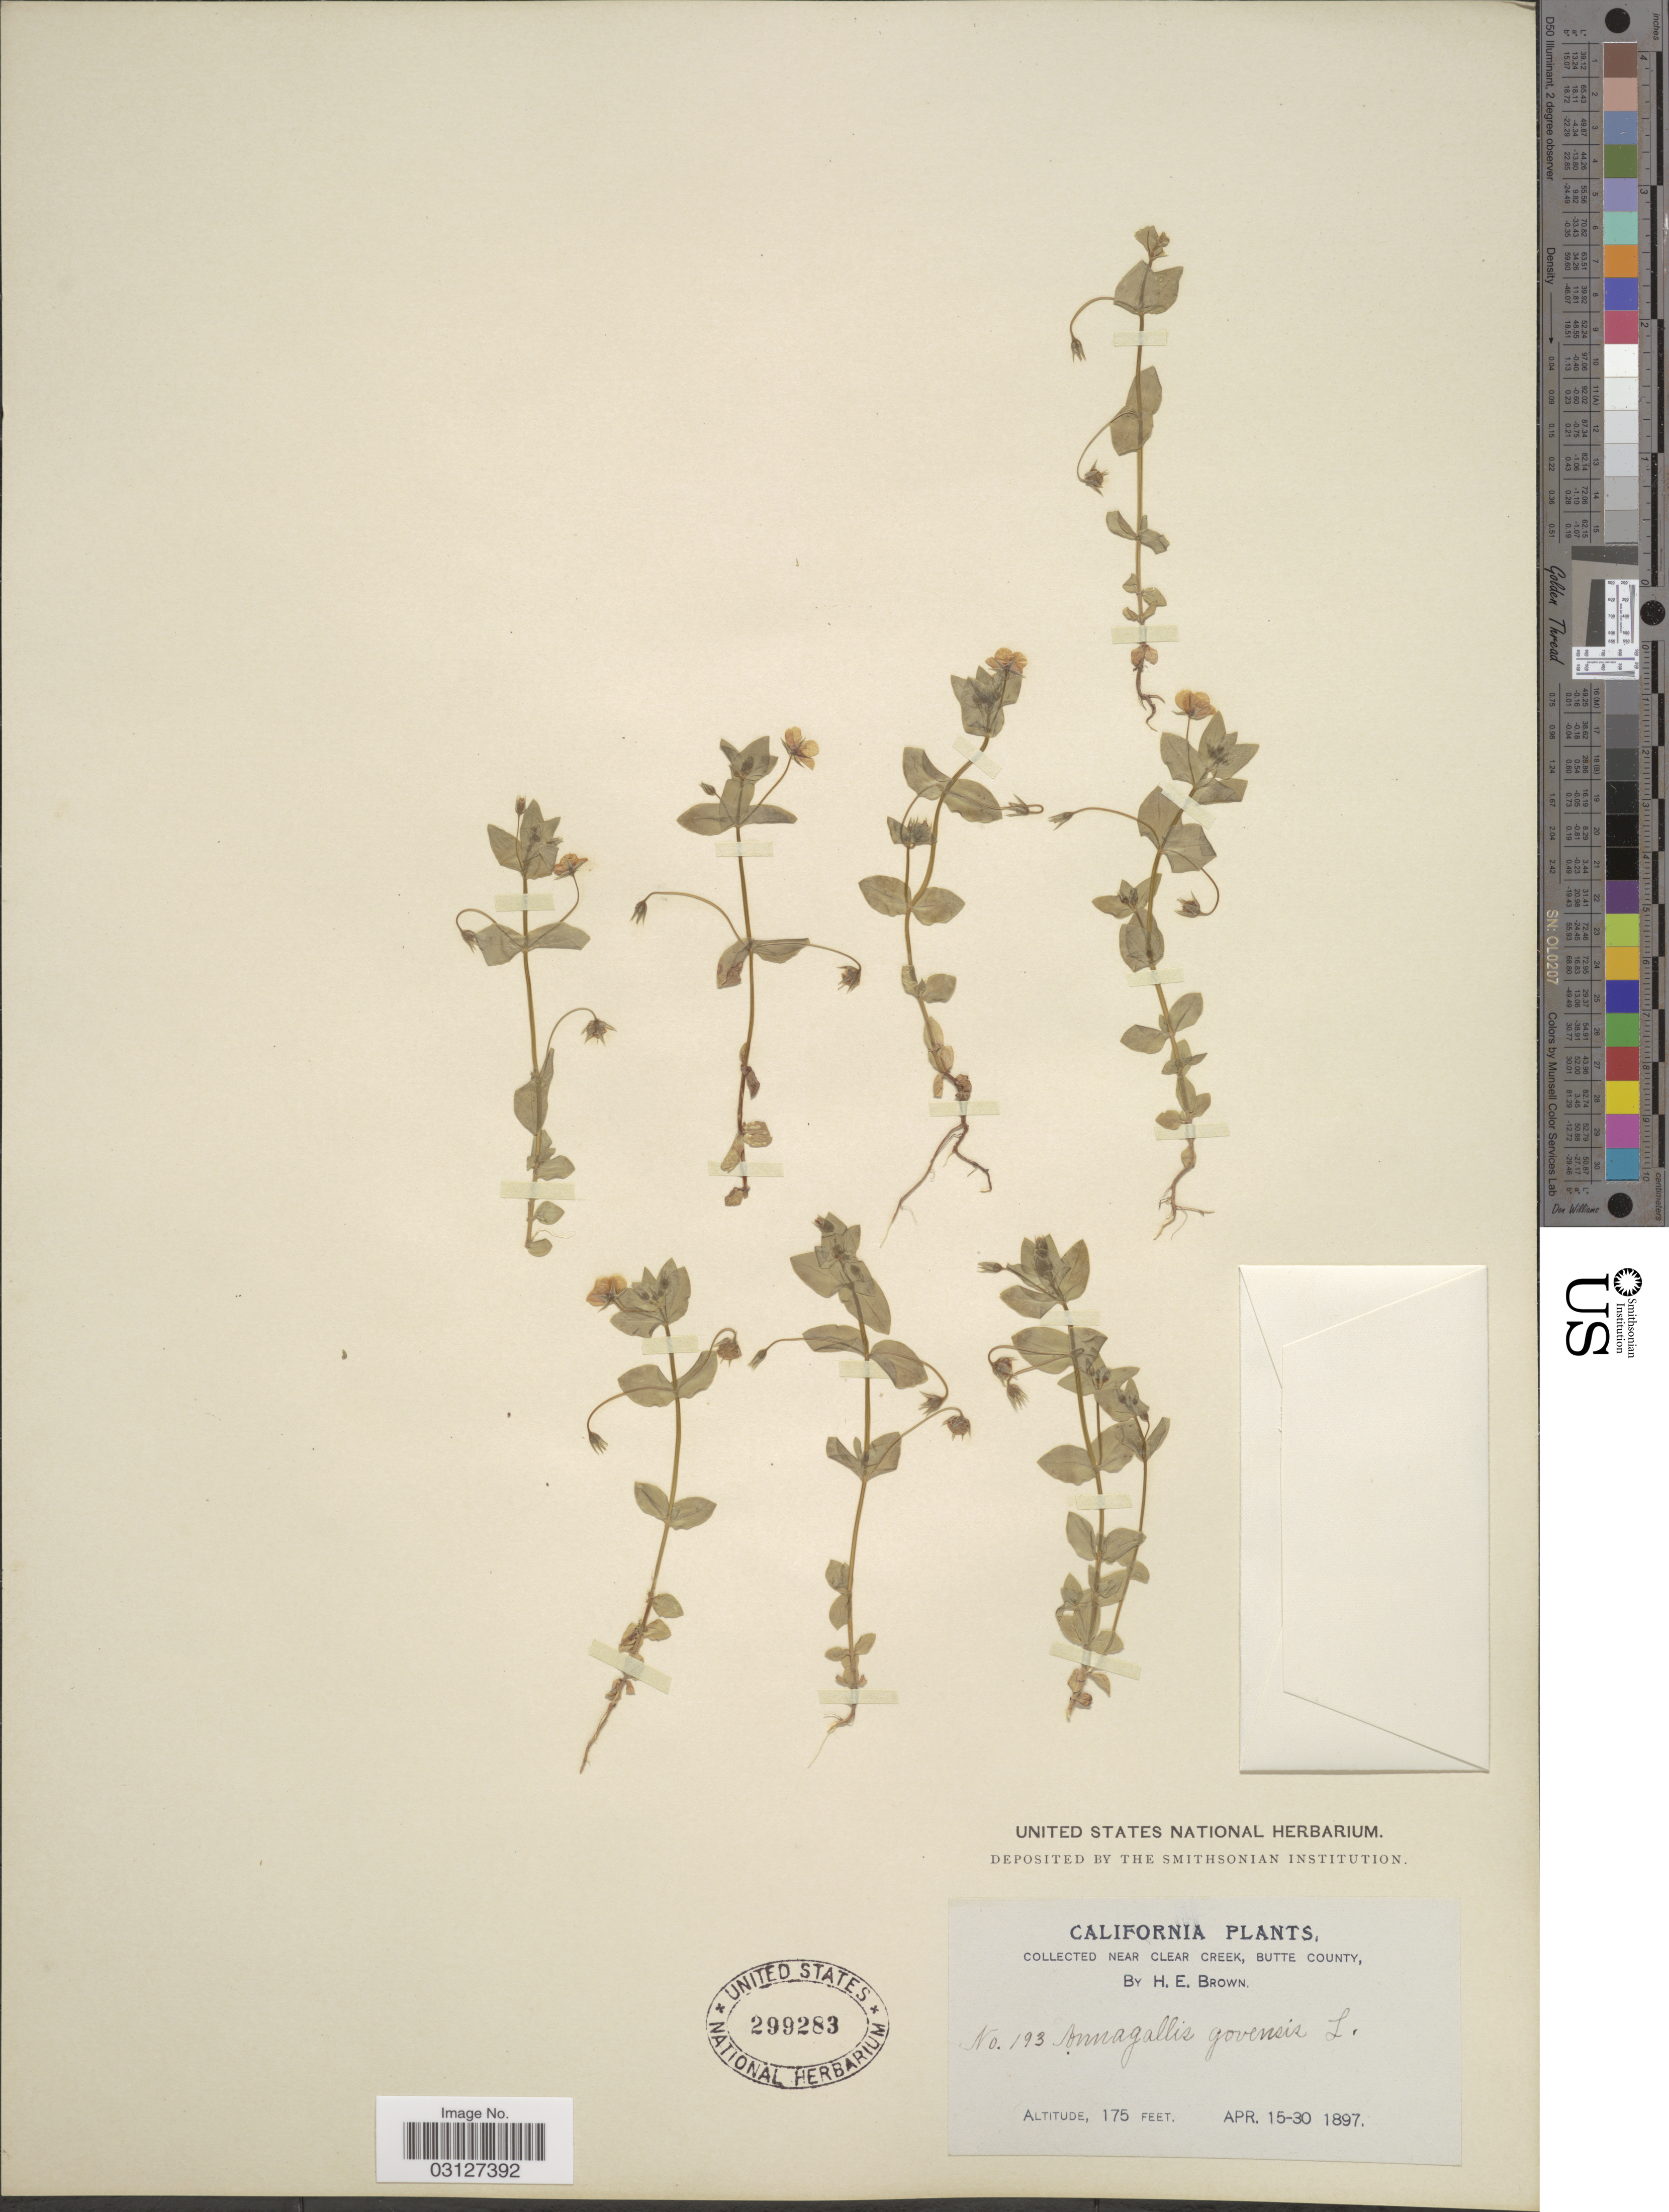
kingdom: Plantae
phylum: Tracheophyta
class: Magnoliopsida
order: Ericales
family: Primulaceae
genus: Anagallis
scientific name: Anagallis arvensis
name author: L.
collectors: H. E. Brown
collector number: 193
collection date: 1897-04-15/1897-04-30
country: United States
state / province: California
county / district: Butte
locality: Collected near Clear Creek, Butte County.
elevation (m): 53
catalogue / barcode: US 299283